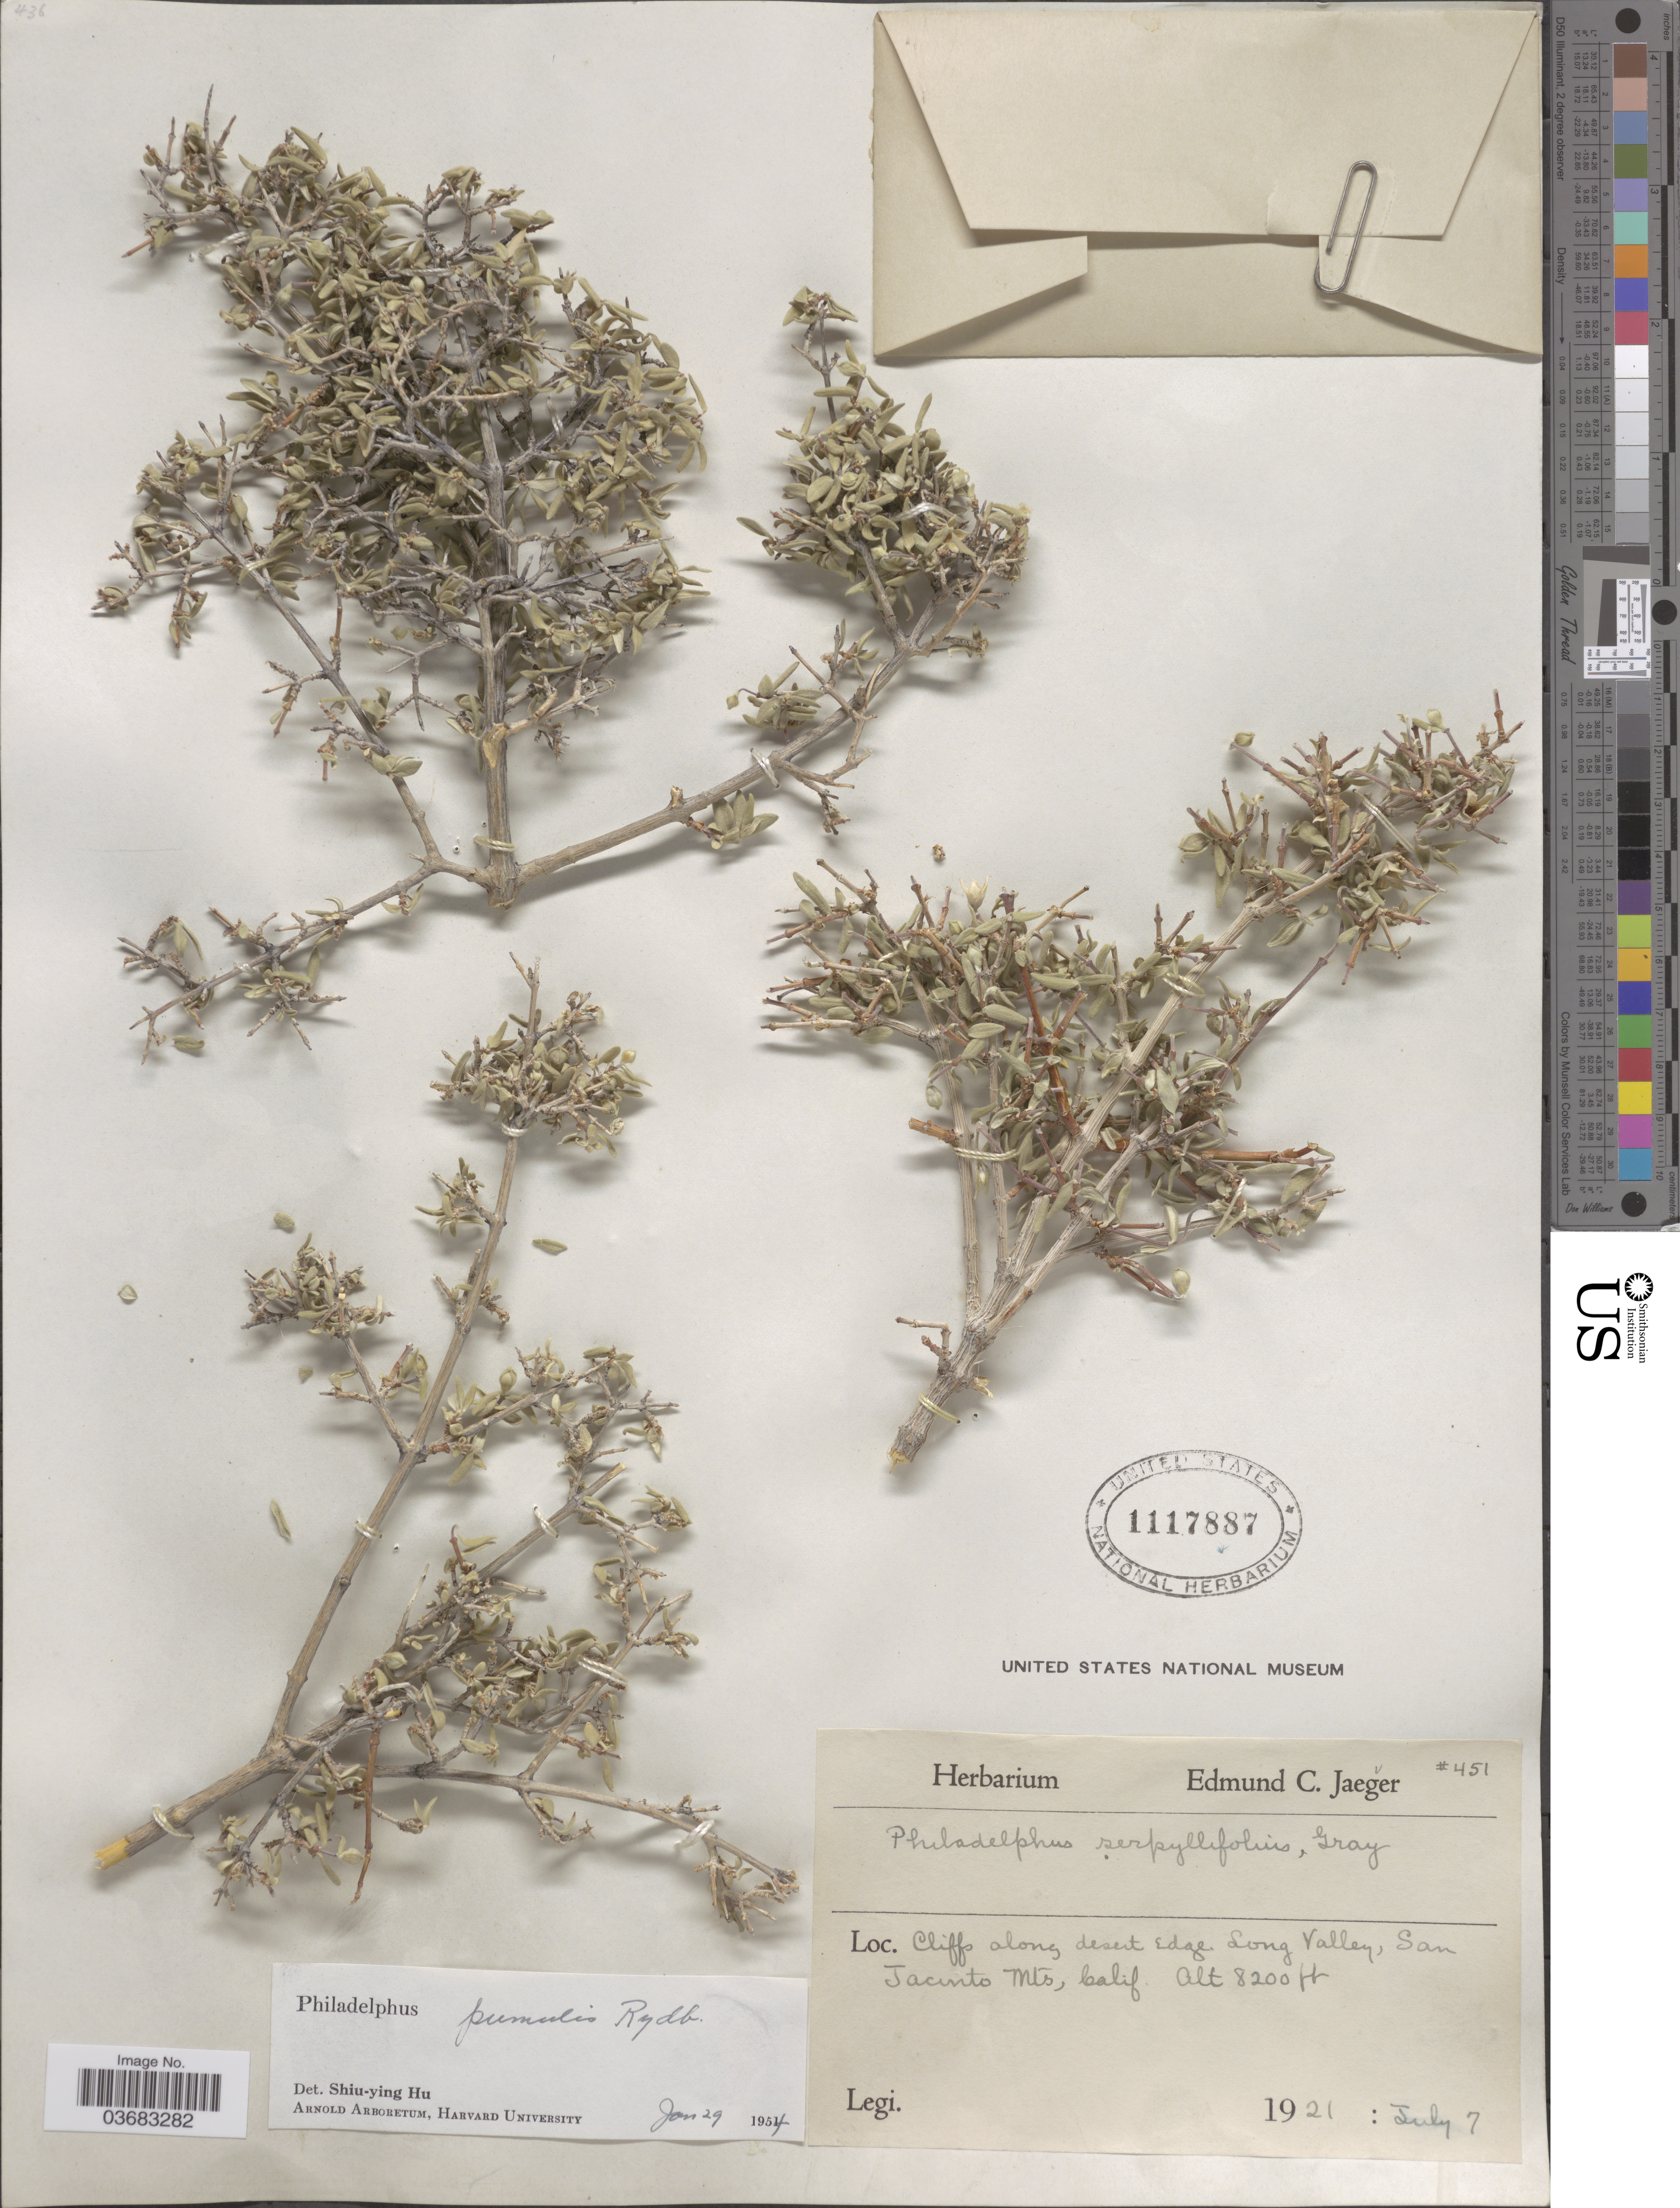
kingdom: Plantae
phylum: Tracheophyta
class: Magnoliopsida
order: Cornales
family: Hydrangeaceae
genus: Philadelphus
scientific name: Philadelphus pumilus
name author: Rydb.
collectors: ex herb. E.C. Jaeger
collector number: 451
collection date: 1921-07-07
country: United States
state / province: California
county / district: Riverside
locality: Cliffs along desert edge Long Valley, San Jacinto Mts.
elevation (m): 2499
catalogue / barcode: US 1117887